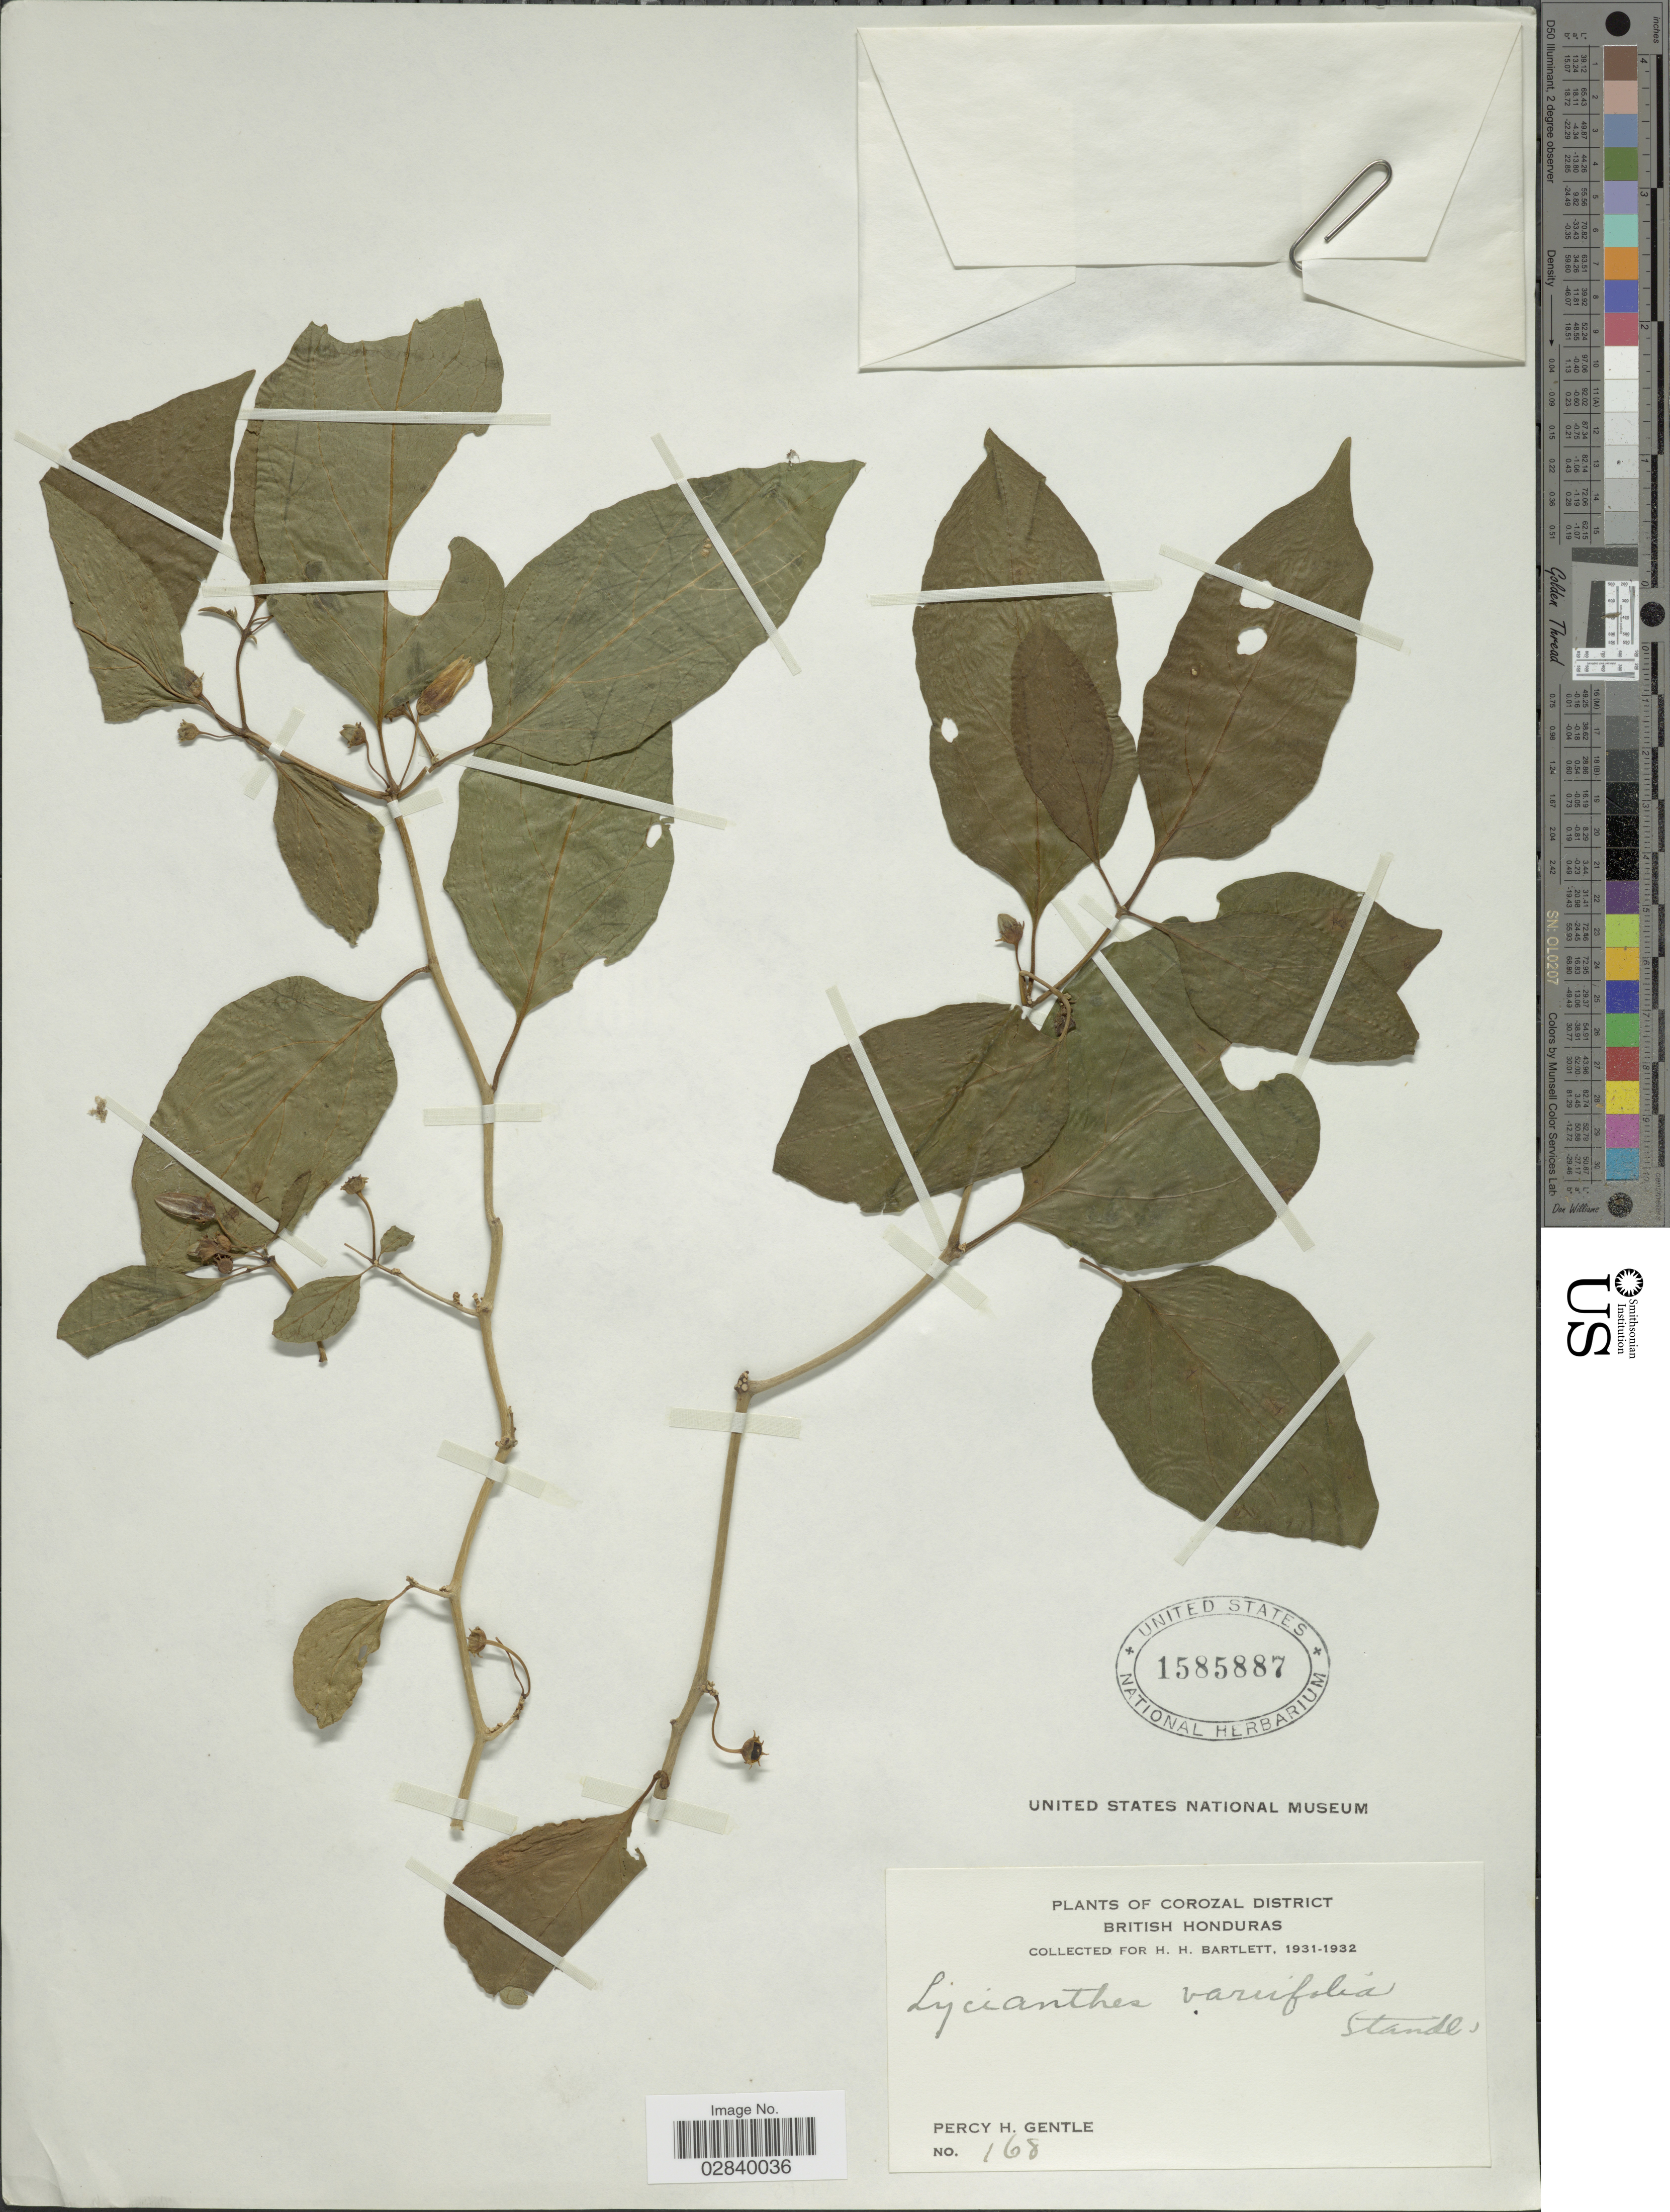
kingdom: Plantae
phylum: Tracheophyta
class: Magnoliopsida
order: Solanales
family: Solanaceae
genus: Lycianthes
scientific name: Lycianthes variifolia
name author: Standl.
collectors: P. H. Gentle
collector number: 168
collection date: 1931/1932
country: Belize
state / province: Corozal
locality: Corozal District. British Honduras.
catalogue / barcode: US 1585887